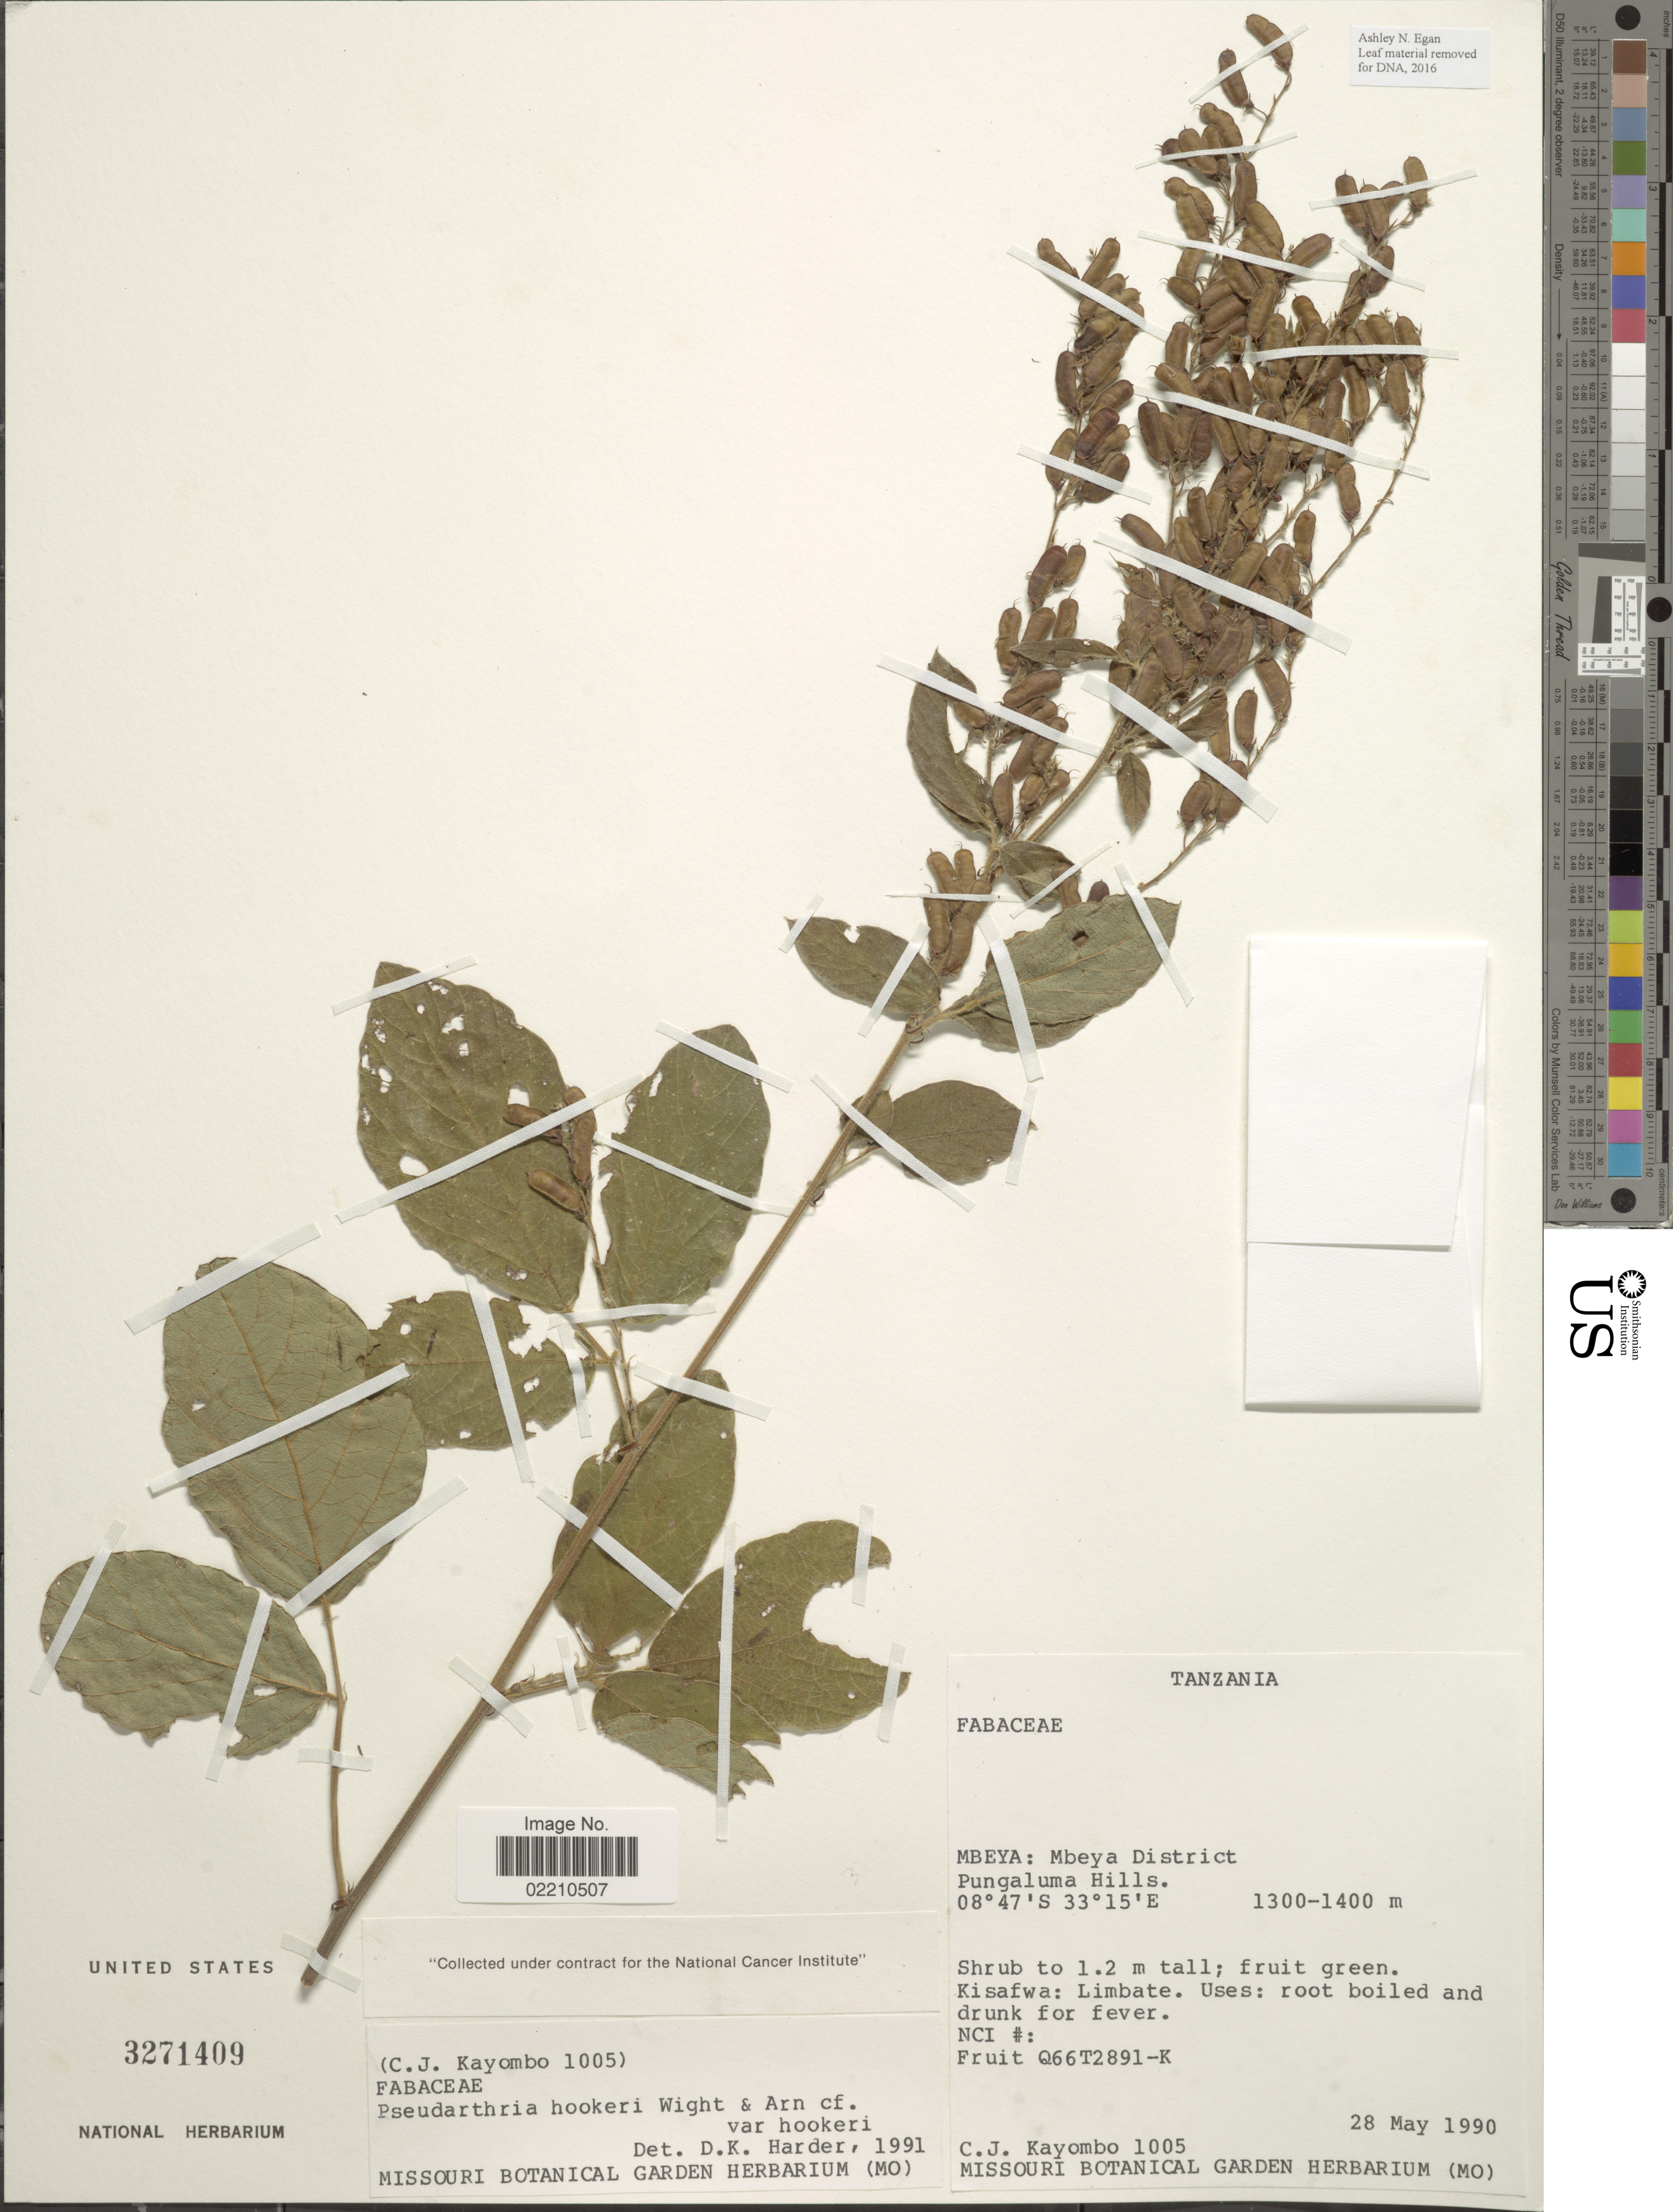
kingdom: Plantae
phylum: Tracheophyta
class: Magnoliopsida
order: Fabales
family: Fabaceae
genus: Pseudarthria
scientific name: Pseudarthria hookeri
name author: Wight & Arn.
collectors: C. Kayombo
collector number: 1005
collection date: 1990-05-28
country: Tanzania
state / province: Mbeya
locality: Mbeya: Mbeya District, Pungaluma Hills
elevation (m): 1300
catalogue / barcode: US 3271409